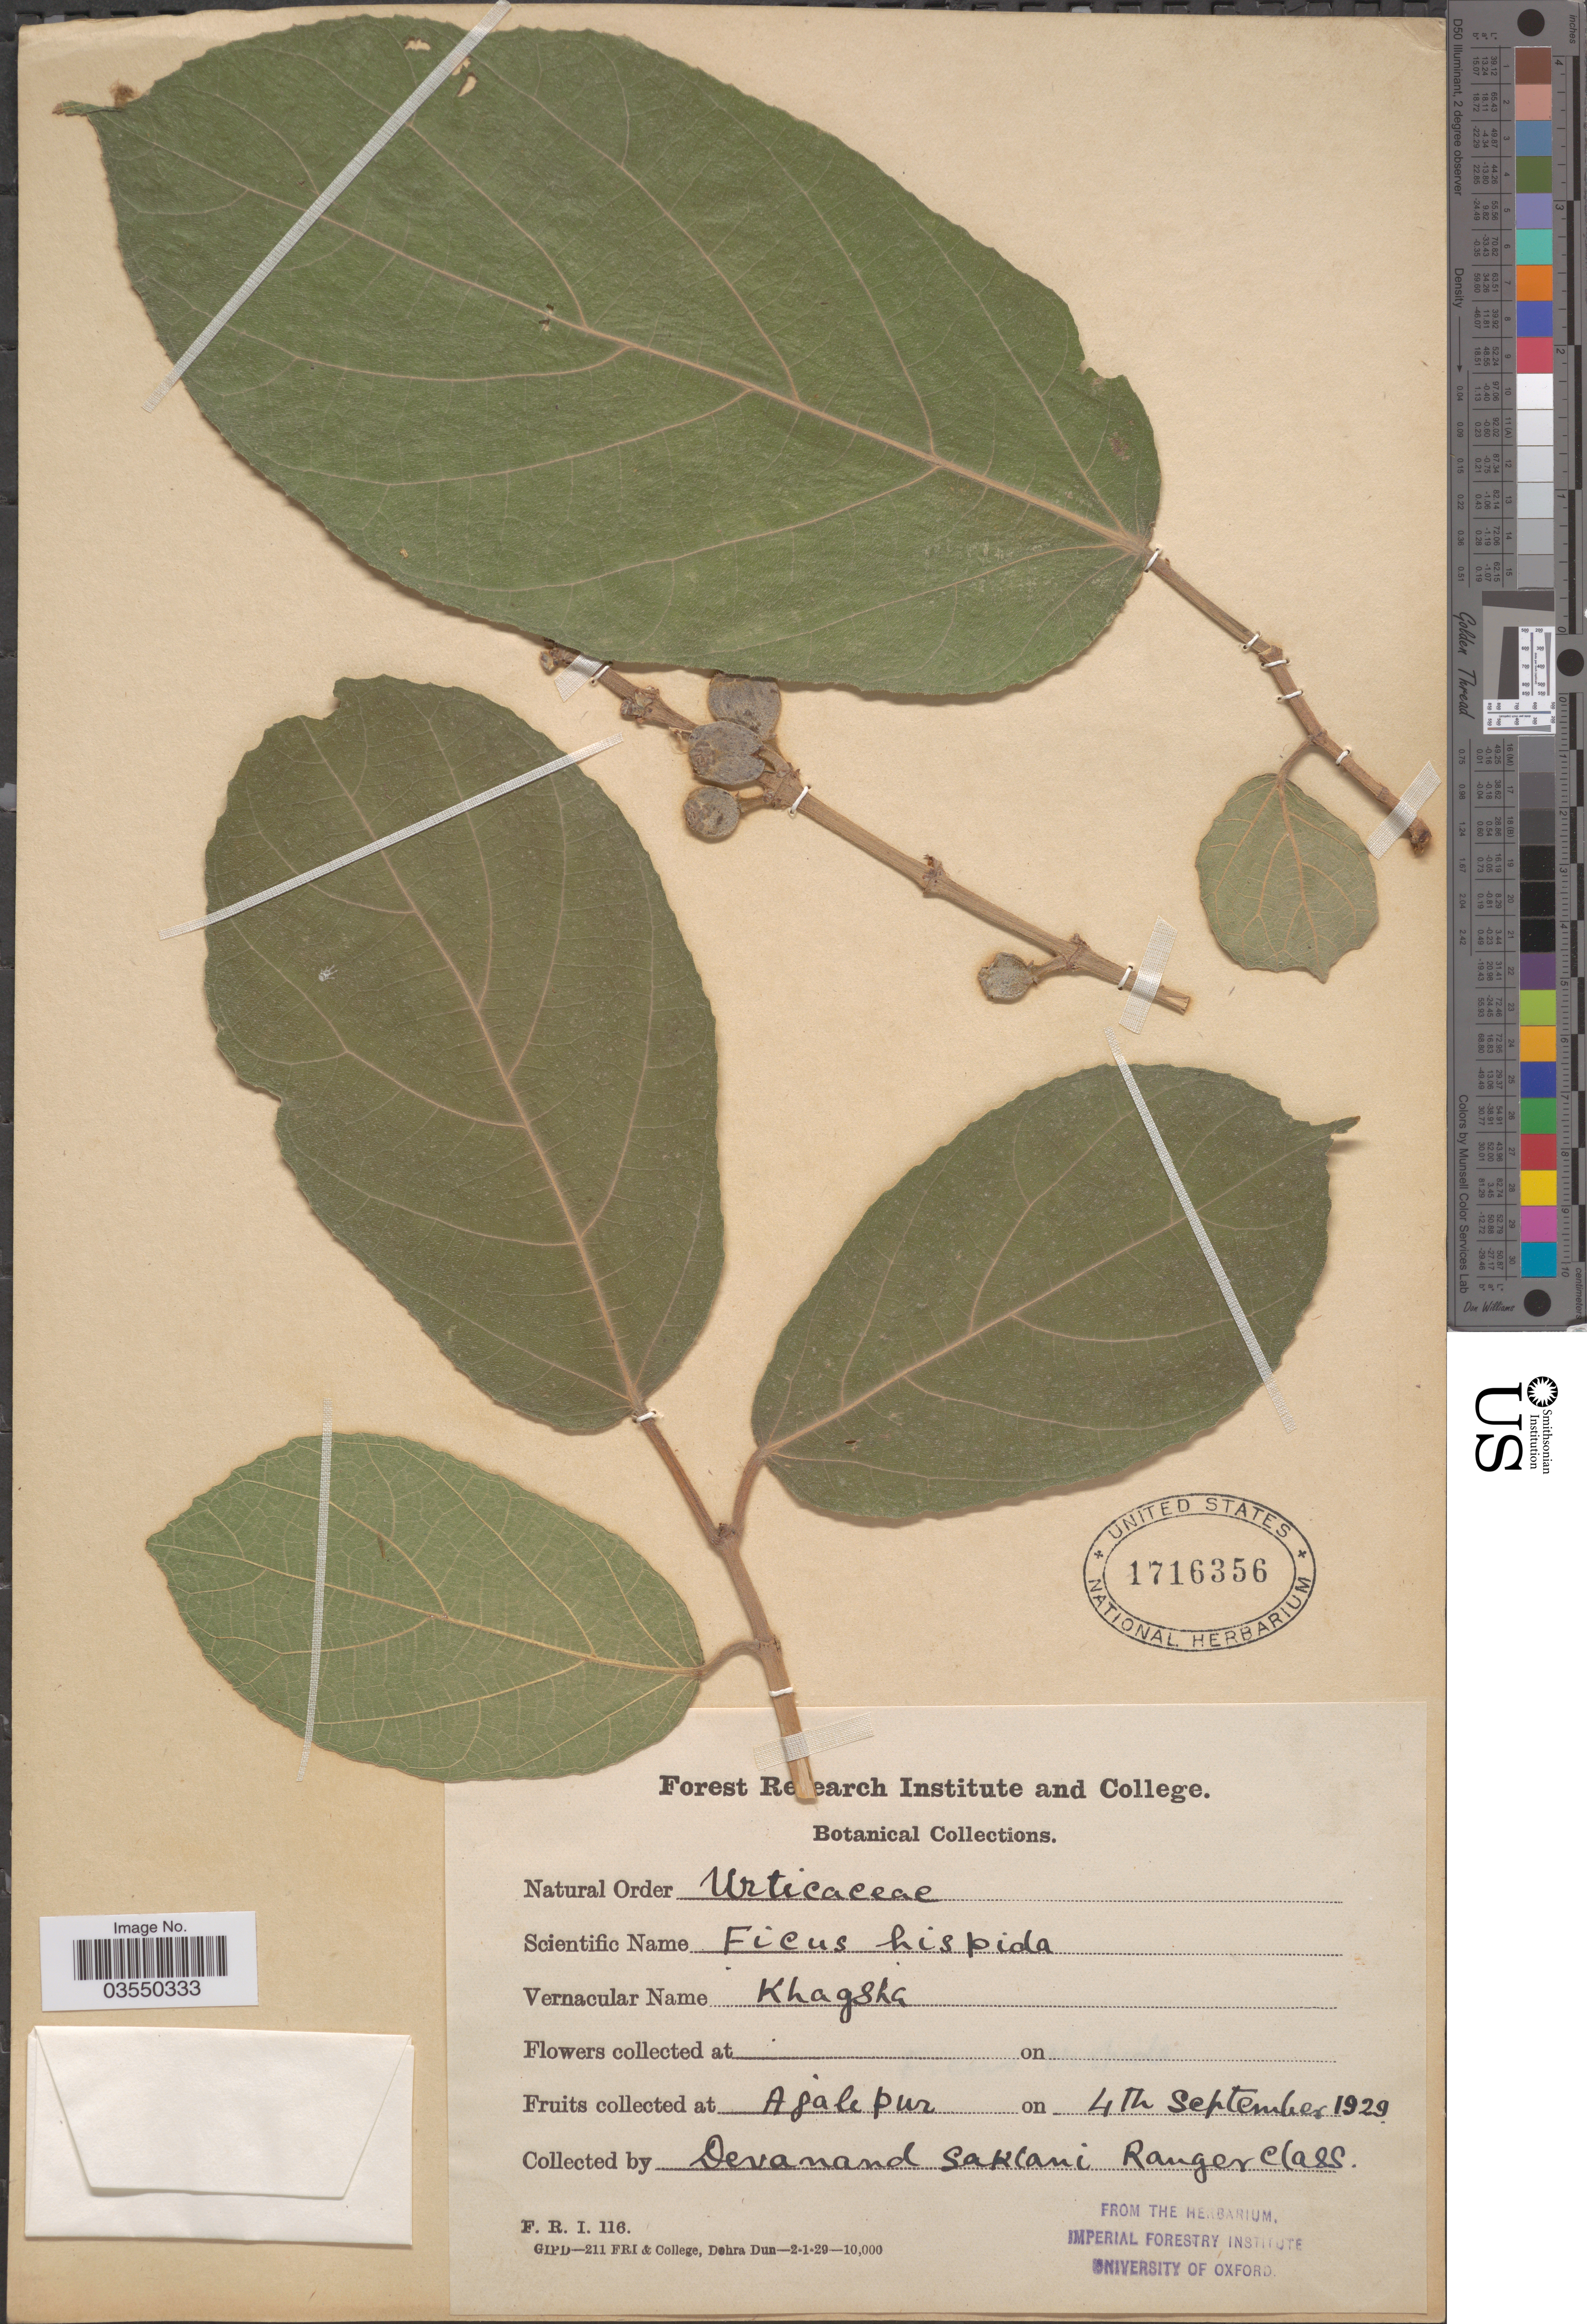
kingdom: Plantae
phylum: Tracheophyta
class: Magnoliopsida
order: Rosales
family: Moraceae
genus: Ficus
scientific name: Ficus hispida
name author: L. f.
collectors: Devanand Saklani Ranger Class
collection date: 1929-09-04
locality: Agalepur*.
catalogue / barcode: US 1716356